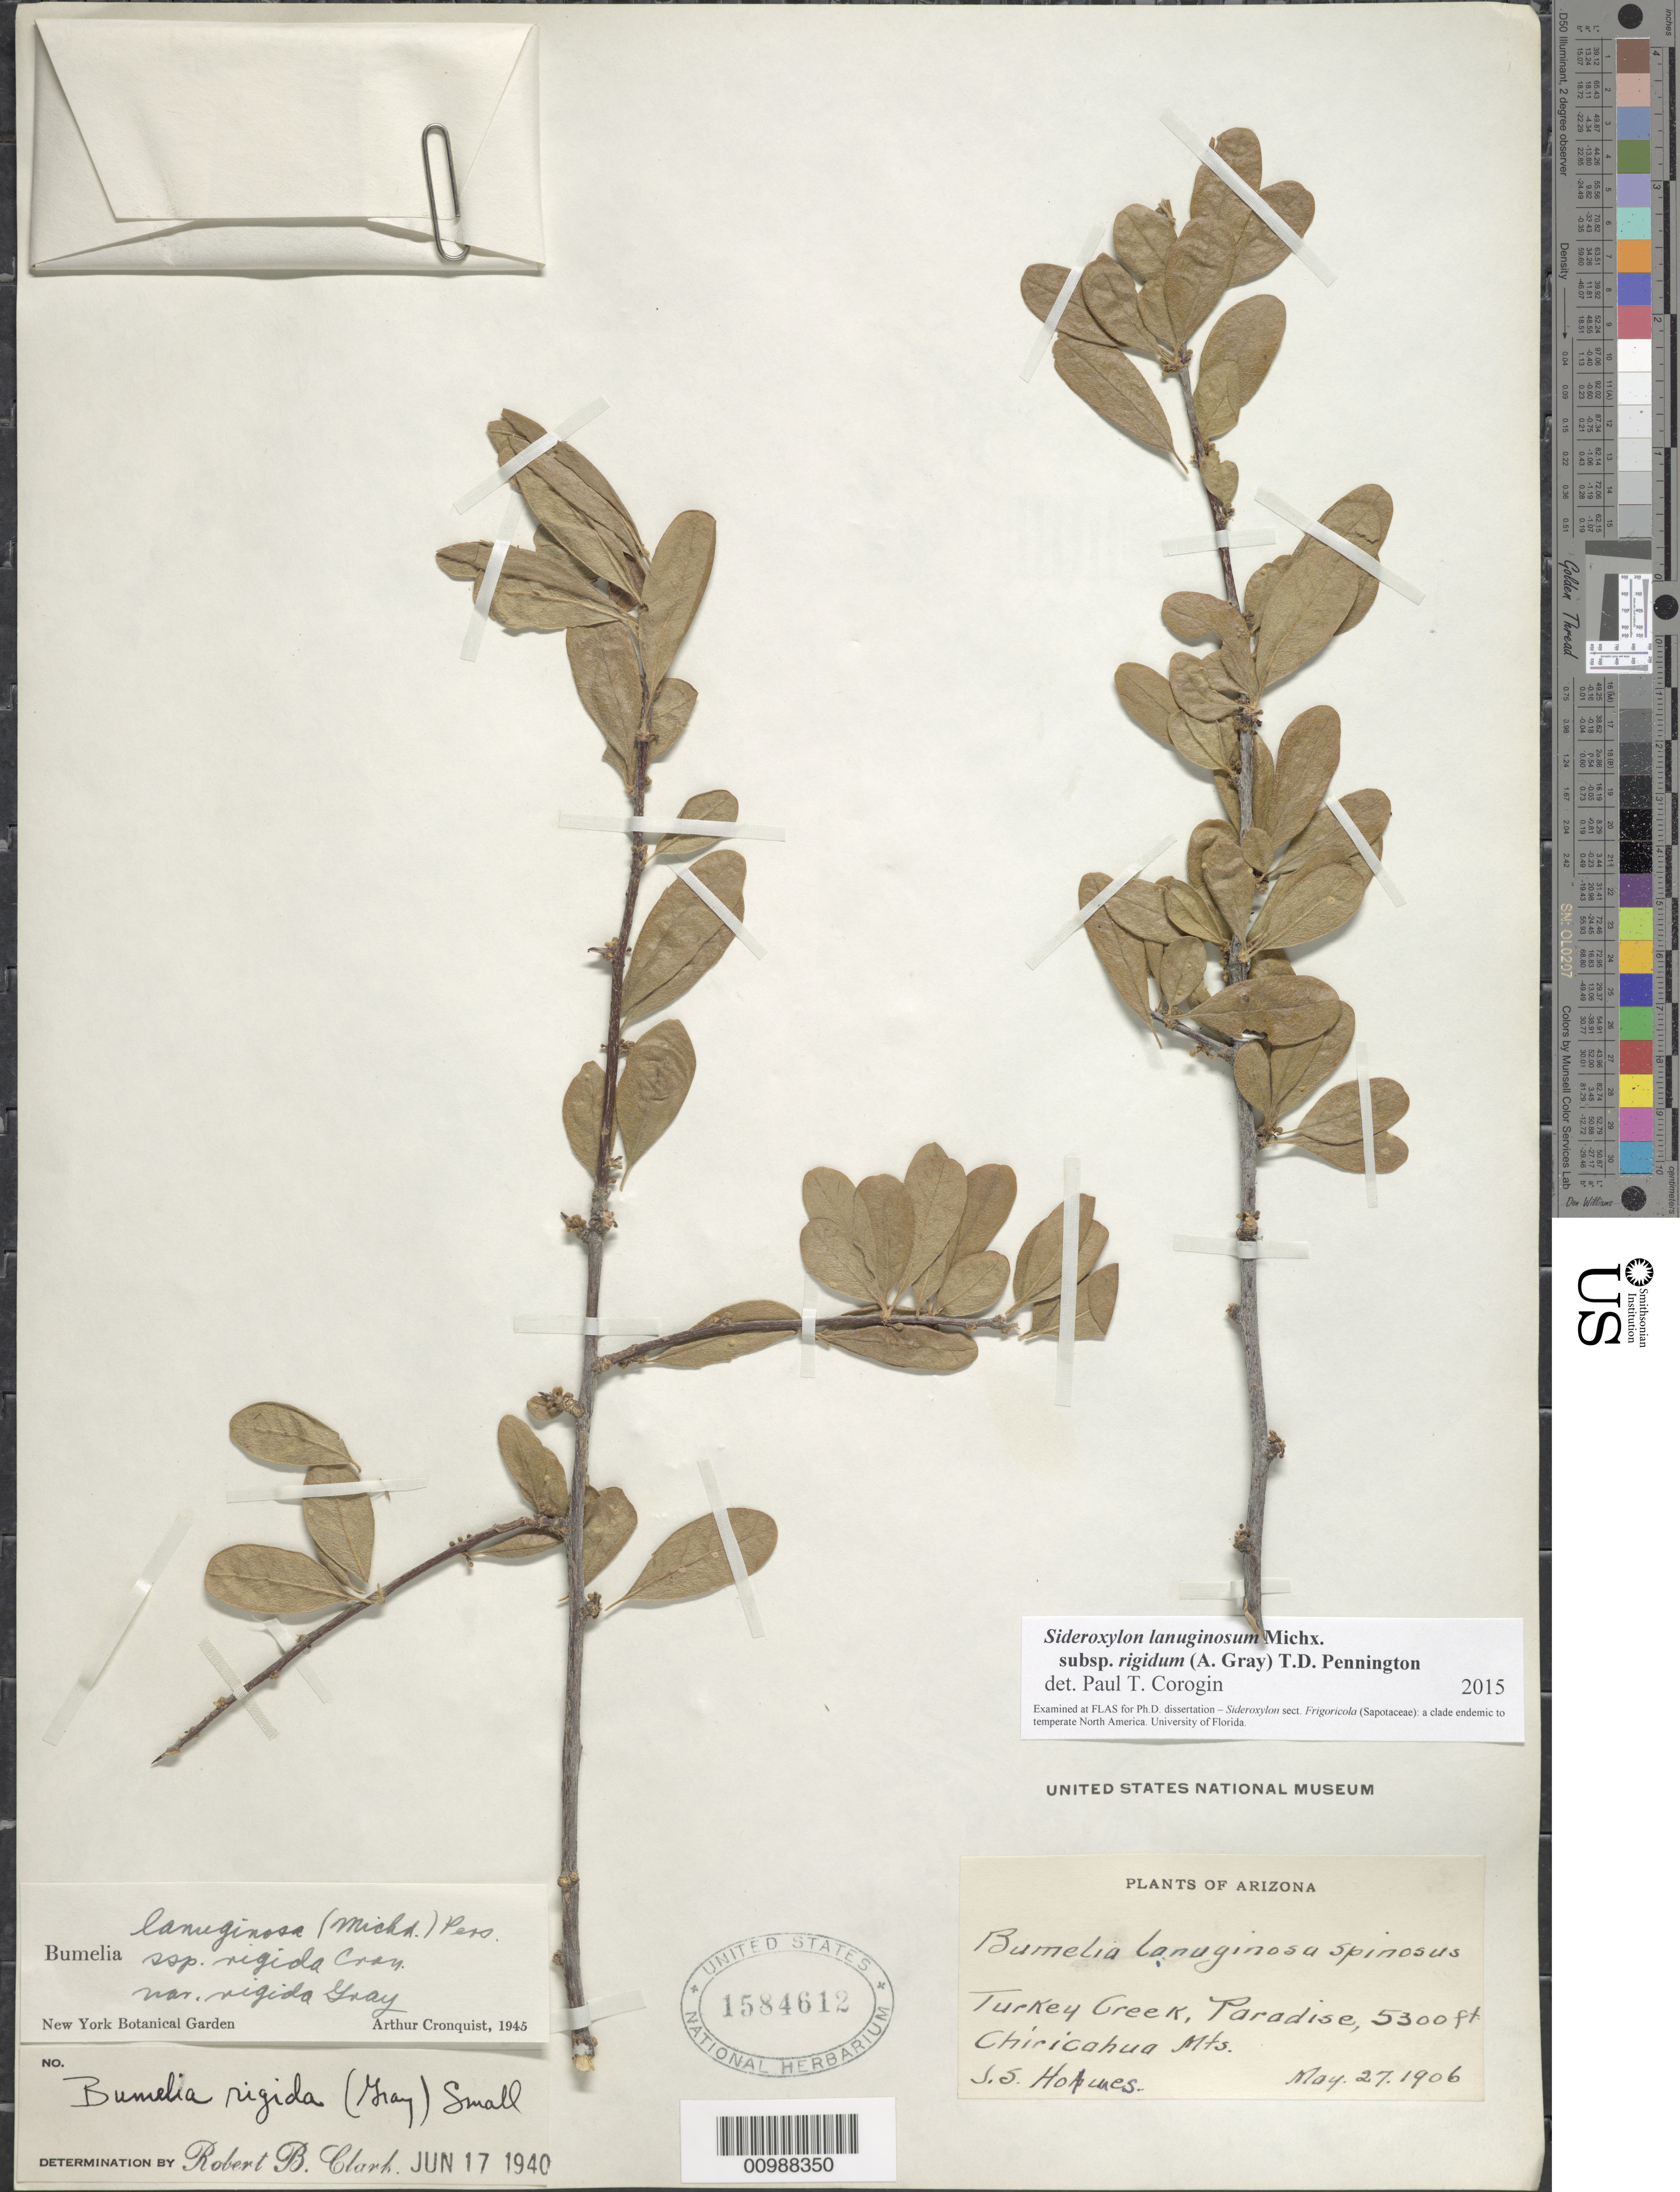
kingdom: Plantae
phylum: Tracheophyta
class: Magnoliopsida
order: Ericales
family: Sapotaceae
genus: Bumelia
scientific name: Bumelia lanuginosa var. rigida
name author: A. Gray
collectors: J. Holmes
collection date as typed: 27 May 1906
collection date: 1906-05-27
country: United States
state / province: Arizona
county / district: Cochise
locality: Turkey Creek, Paradise, Chiricahua Mountains.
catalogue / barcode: US 1584612